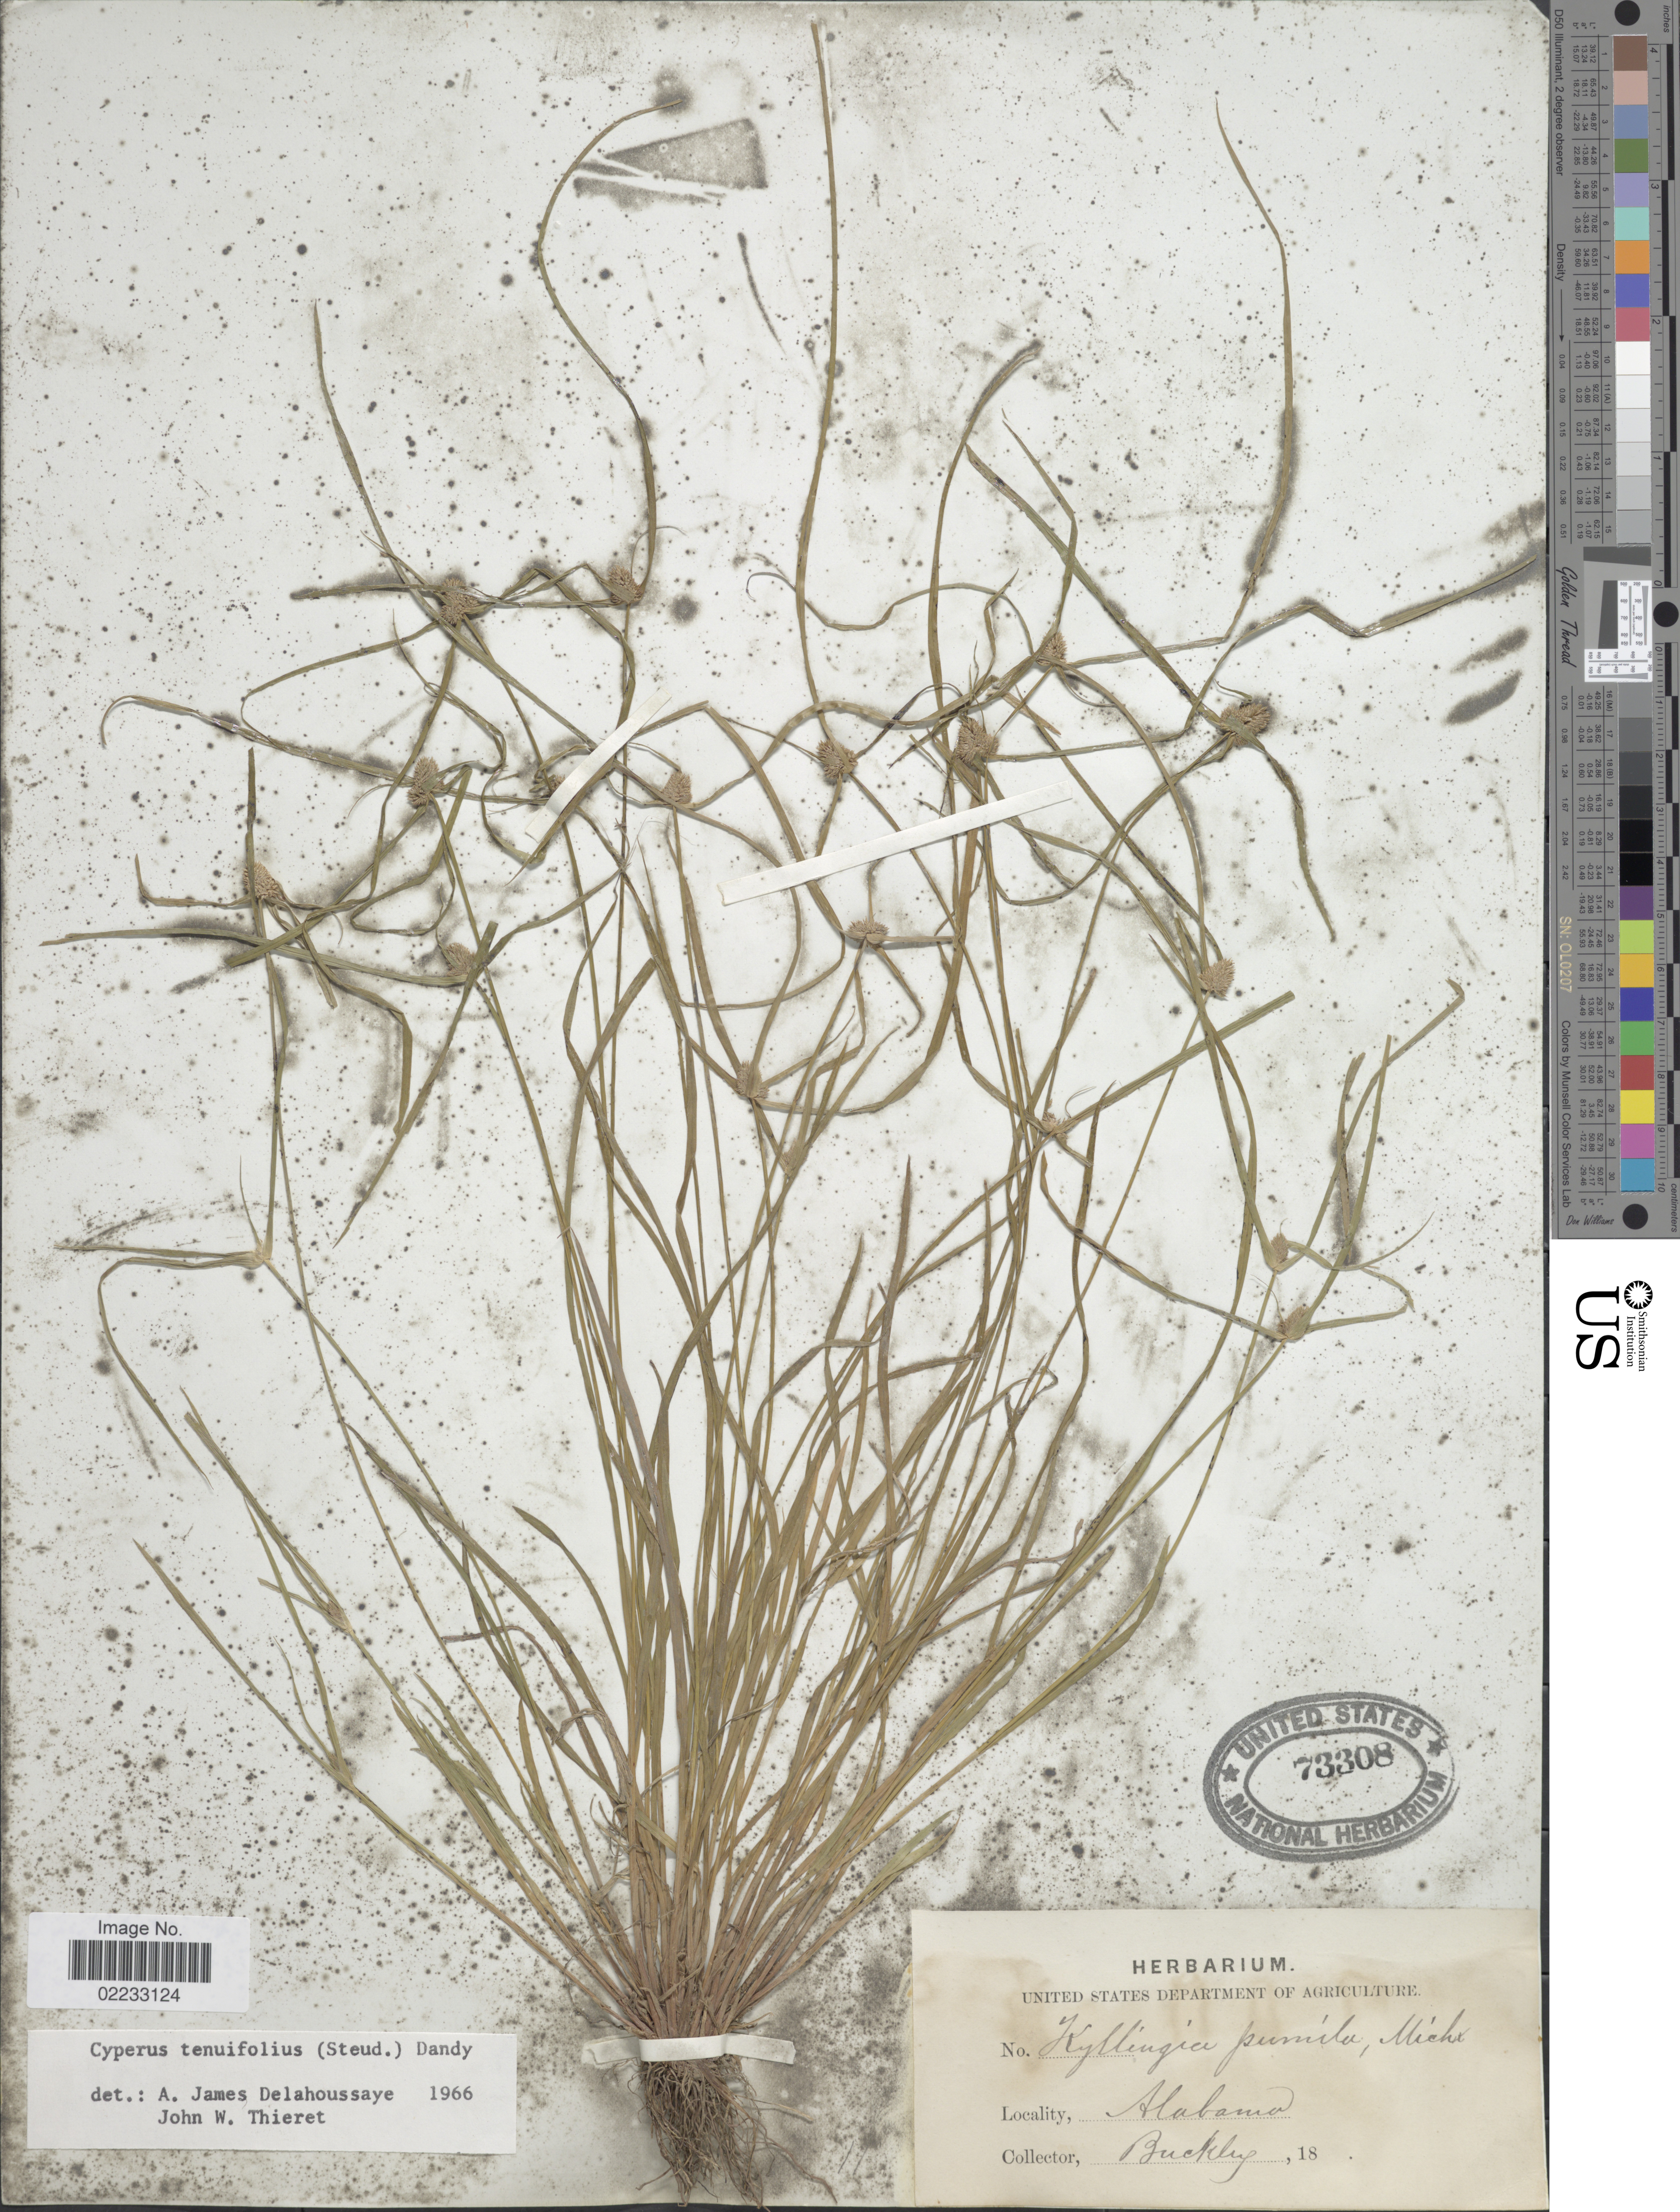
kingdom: Plantae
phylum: Tracheophyta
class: Liliopsida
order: Poales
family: Cyperaceae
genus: Cyperus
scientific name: Cyperus hortensis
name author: (Salzm. ex Steud.) Dorr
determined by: Strong, Mark T., (BOT), Smithsonian Institution - National Museum of Natural History (UNITED STATES)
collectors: -- Buckley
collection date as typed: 18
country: United States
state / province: Alabama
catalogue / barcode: US 73308